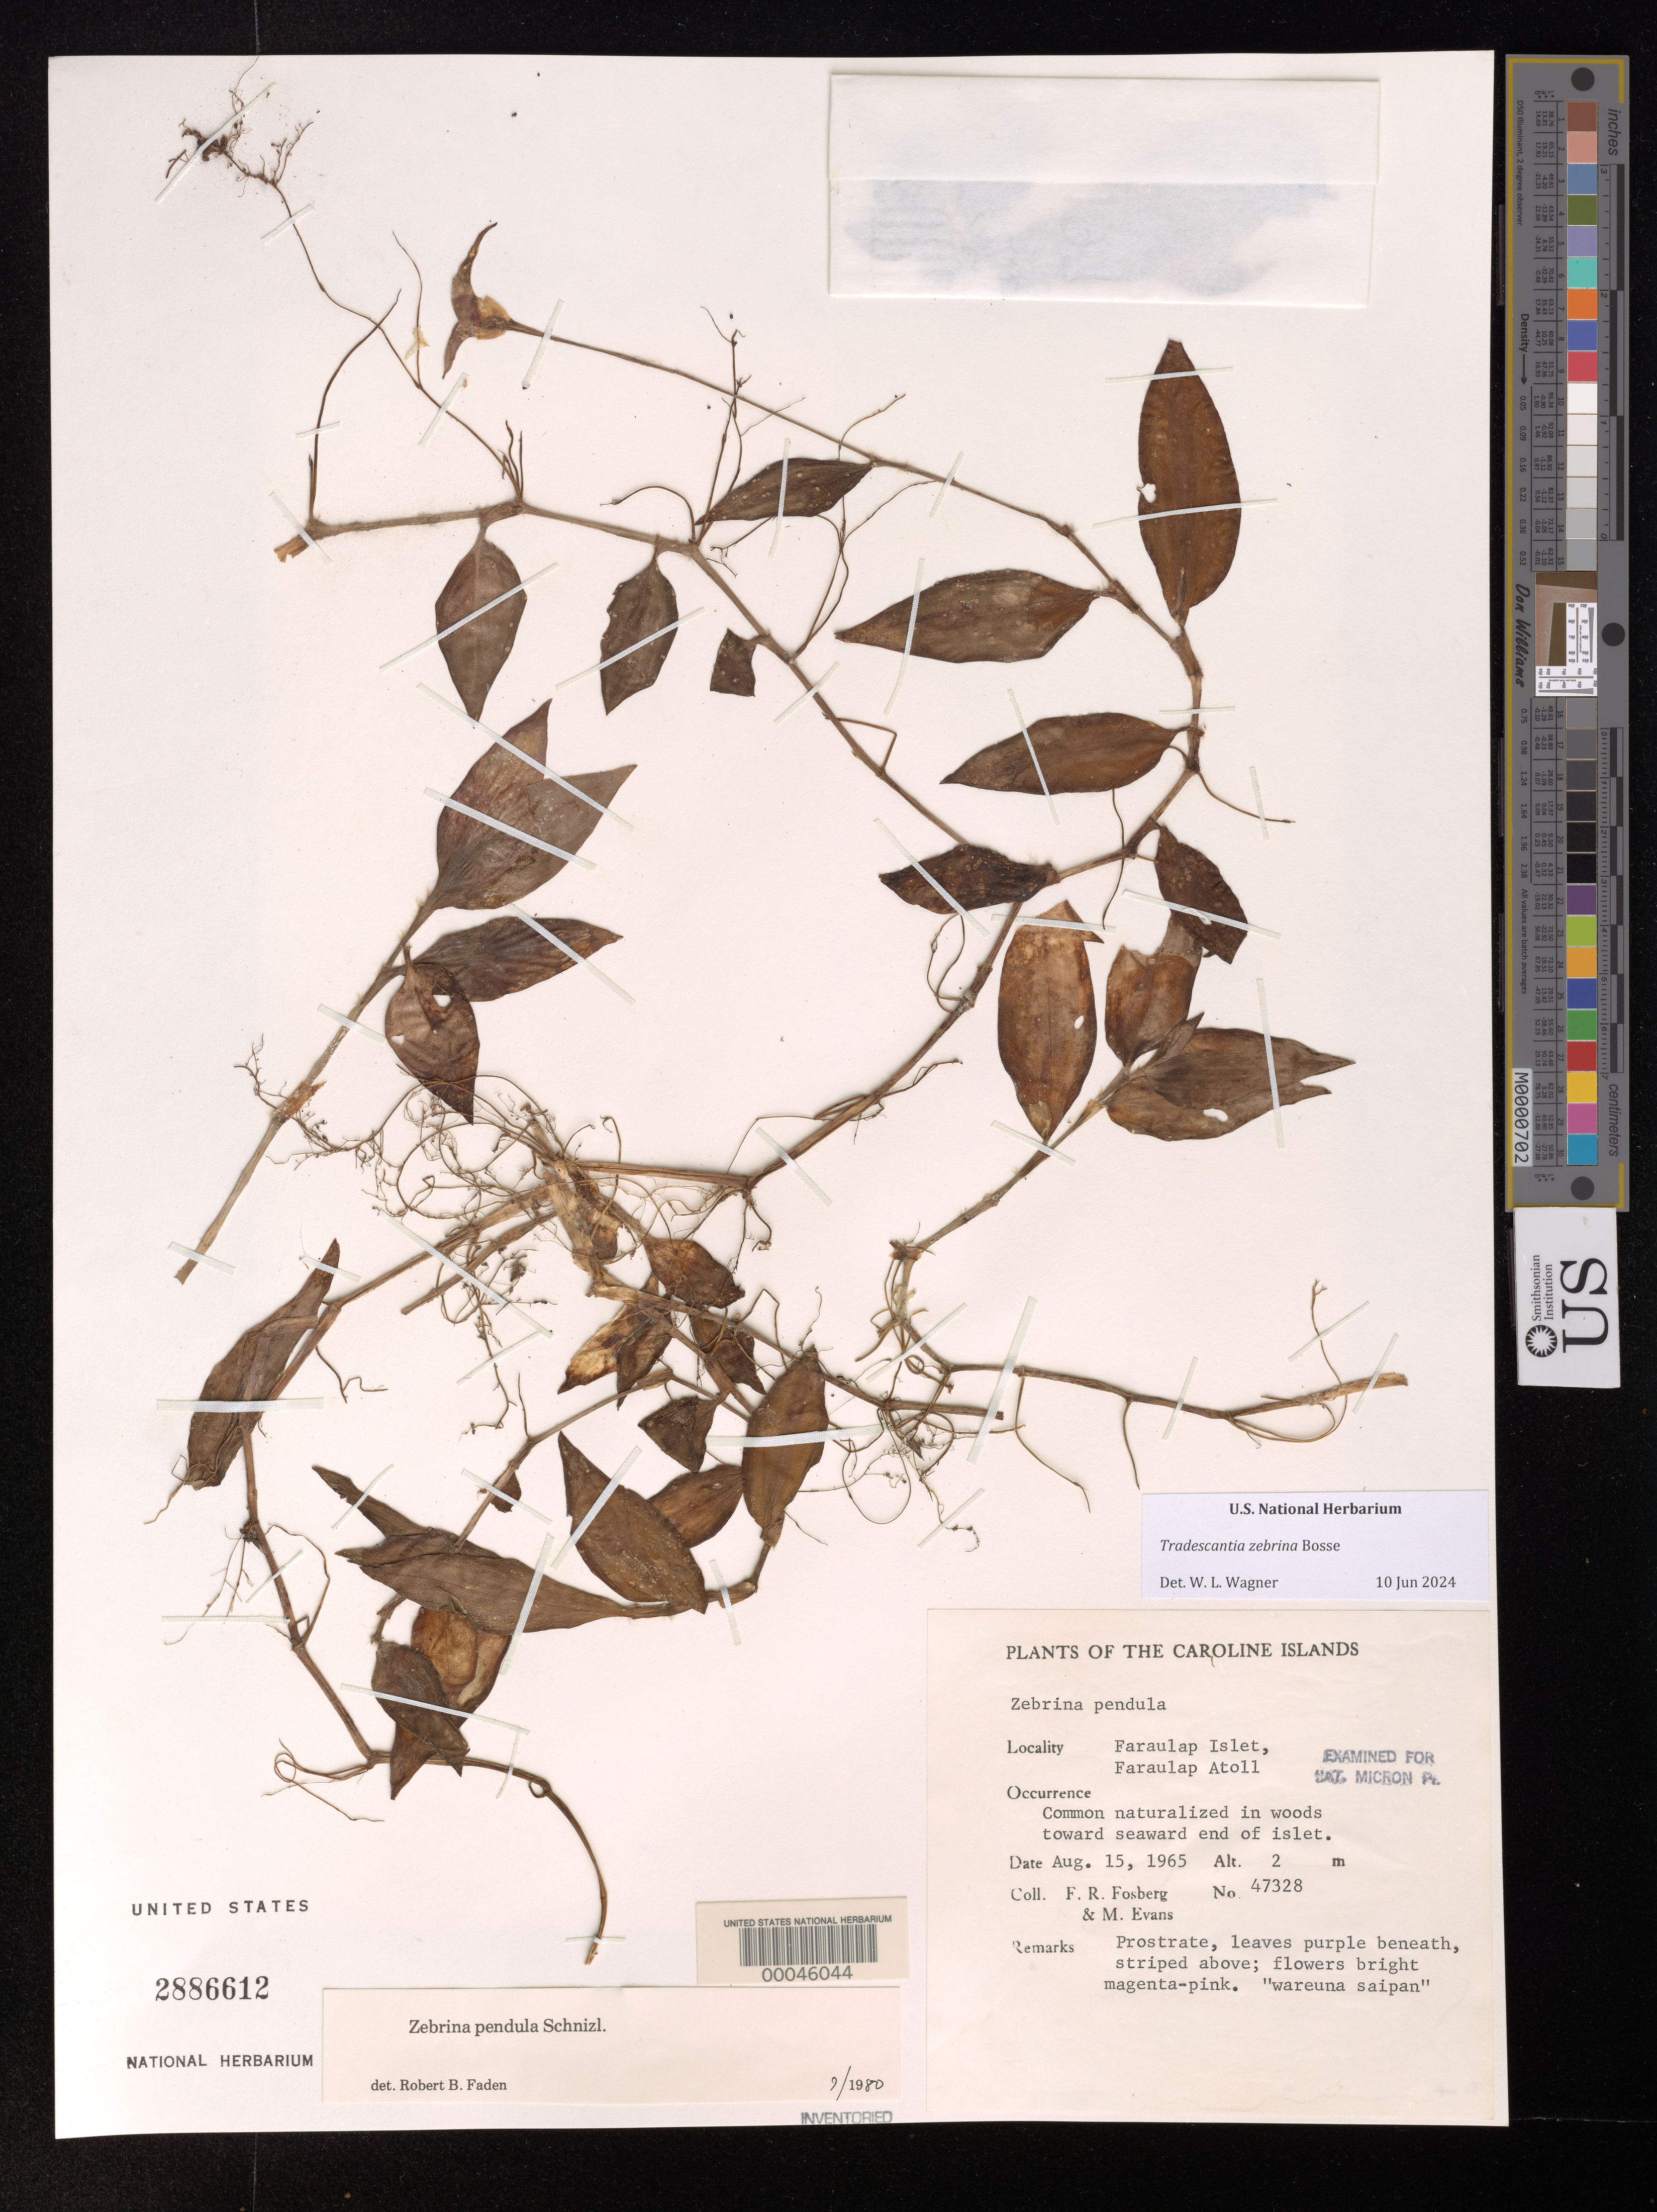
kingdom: Plantae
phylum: Tracheophyta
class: Liliopsida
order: Commelinales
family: Commelinaceae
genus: Tradescantia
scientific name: Tradescantia zebrina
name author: Bosse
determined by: Wagner, W. L., (BOT), Smithsonian Institution - National Museum of Natural History (UNITED STATES)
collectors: F. R. Fosberg & M. Evans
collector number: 47328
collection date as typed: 15 Aug 1965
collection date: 1965-08-15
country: Micronesia, Federated States of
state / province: Yap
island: Faraulep Atoll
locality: Faraulep Islet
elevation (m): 2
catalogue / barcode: US 2886612